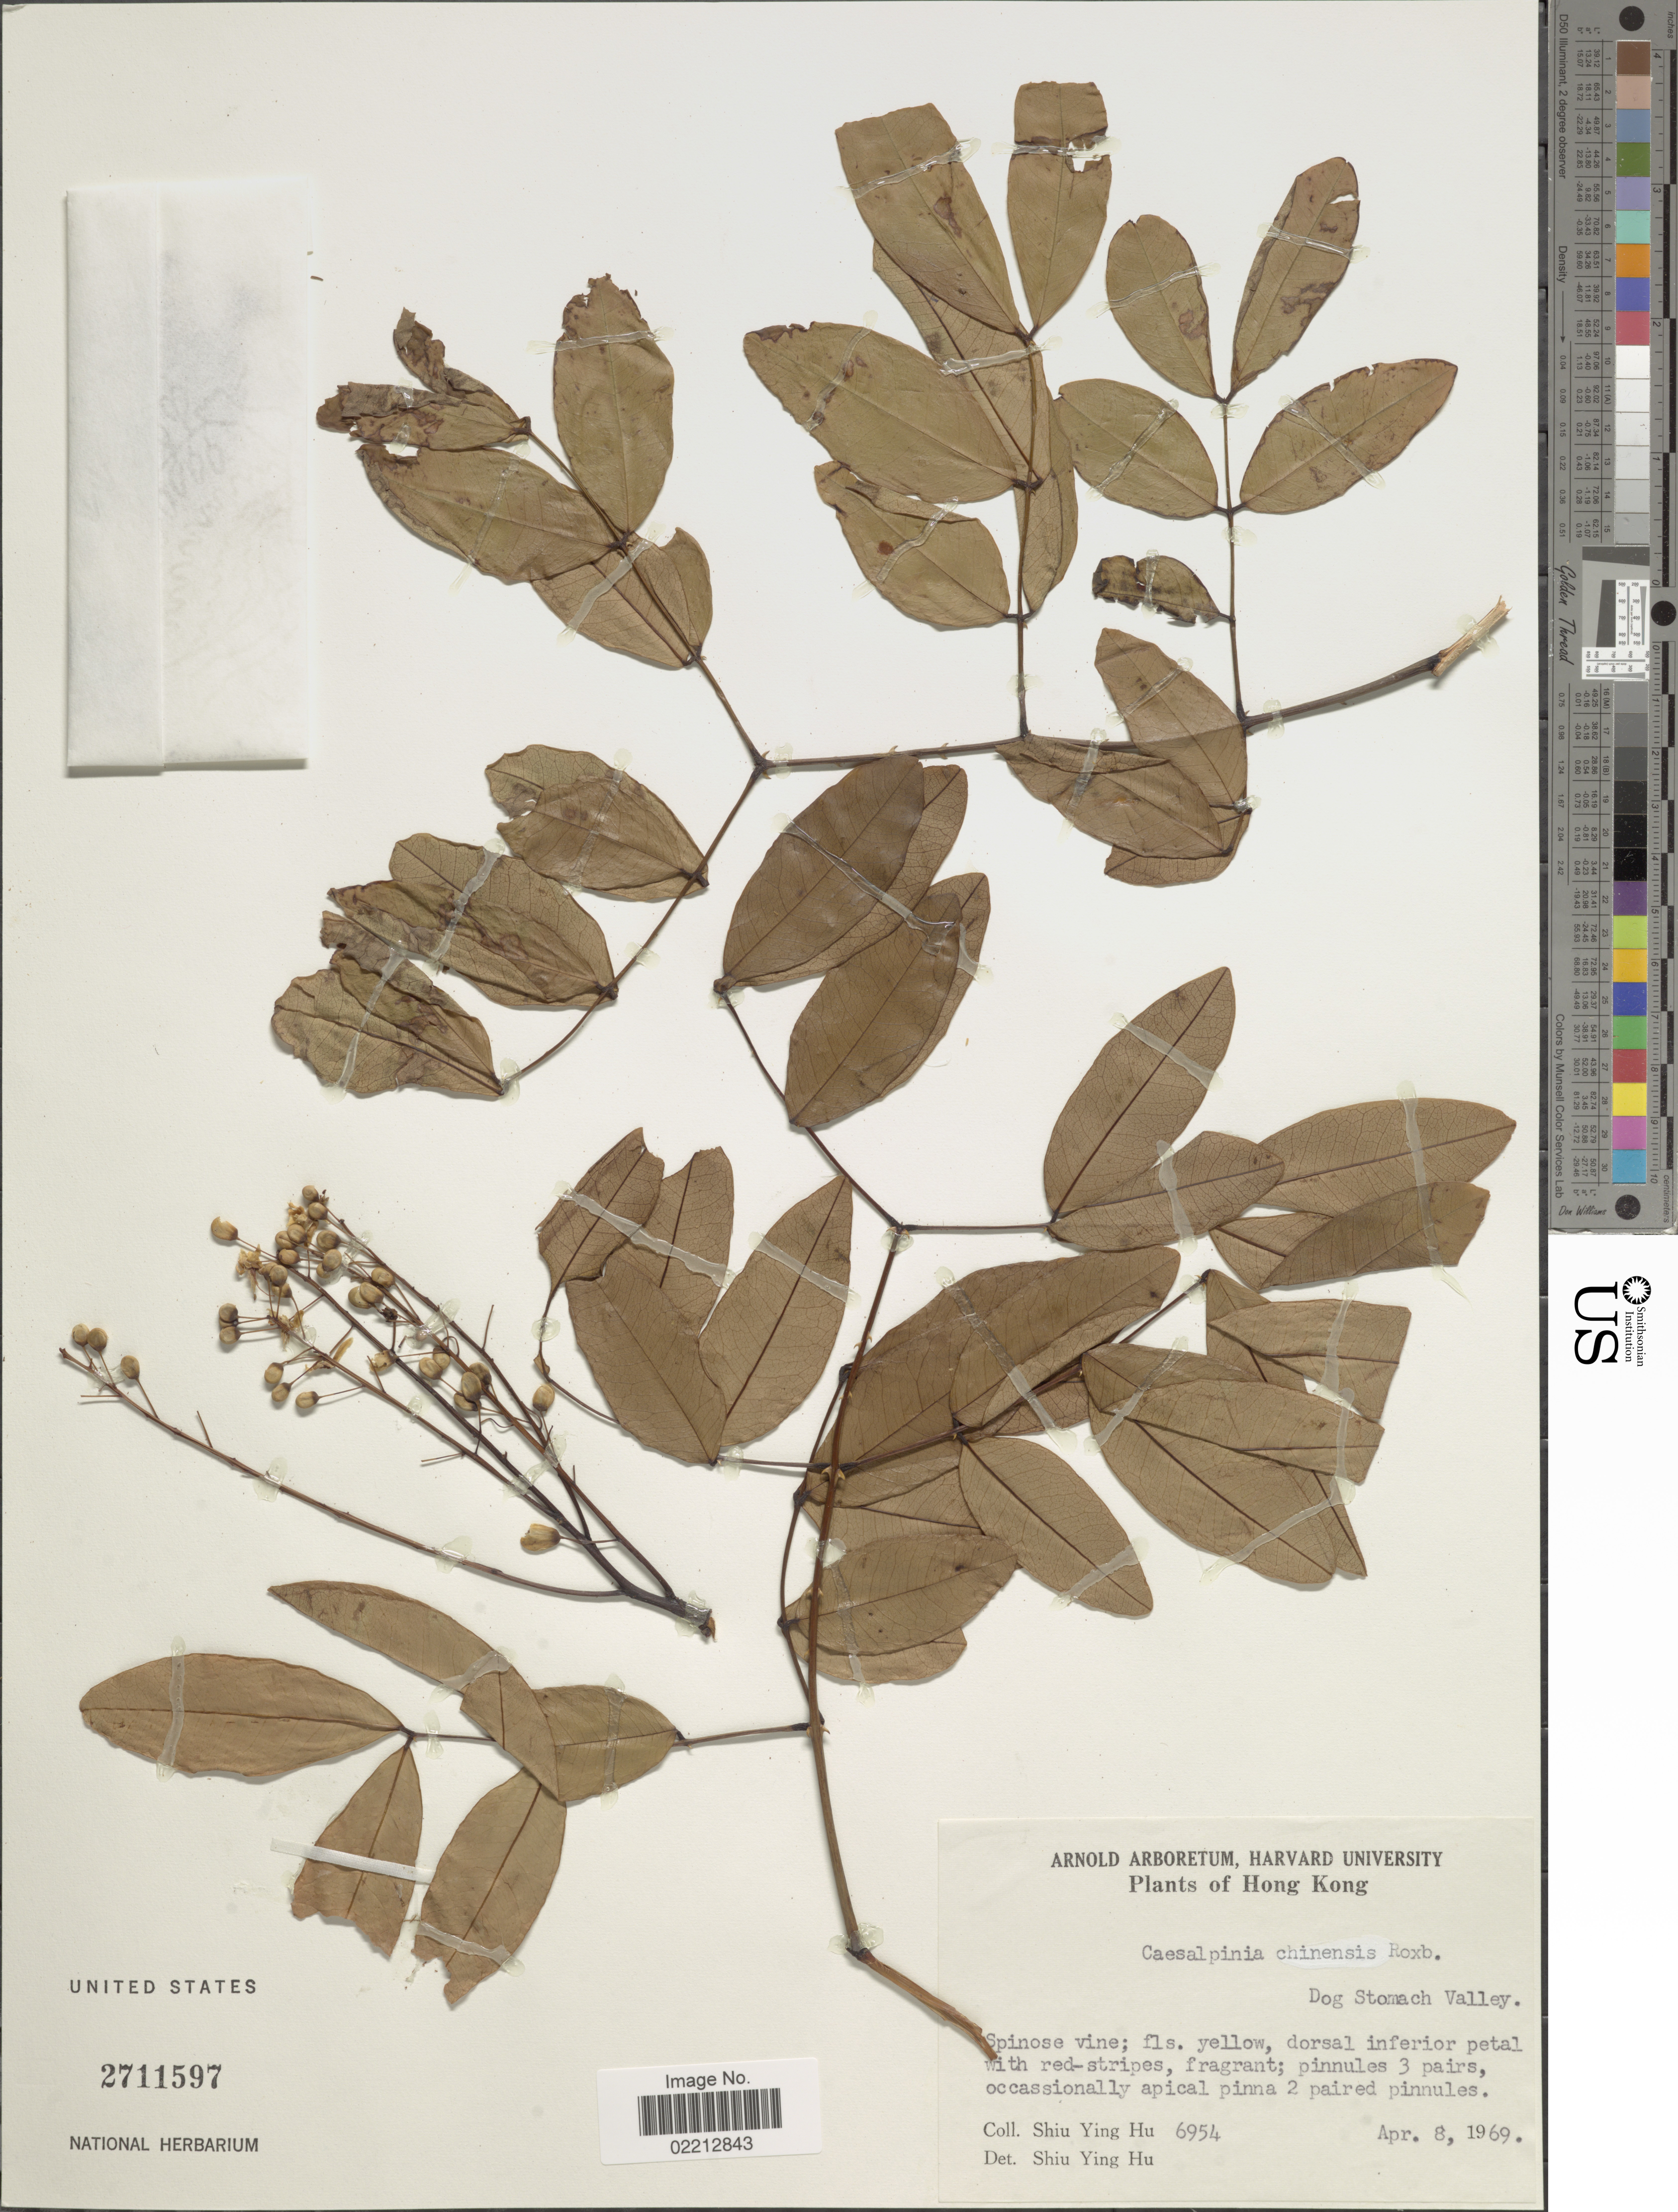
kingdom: Plantae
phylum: Tracheophyta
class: Magnoliopsida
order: Fabales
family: Fabaceae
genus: Ticanto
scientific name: Ticanto sinensis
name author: (Hemsl.) R. Clark & Gagnon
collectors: S. Y. Hu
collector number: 6954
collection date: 1969-04-08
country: China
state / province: Hong Kong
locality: Dog Stomach Valley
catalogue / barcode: US 2711597